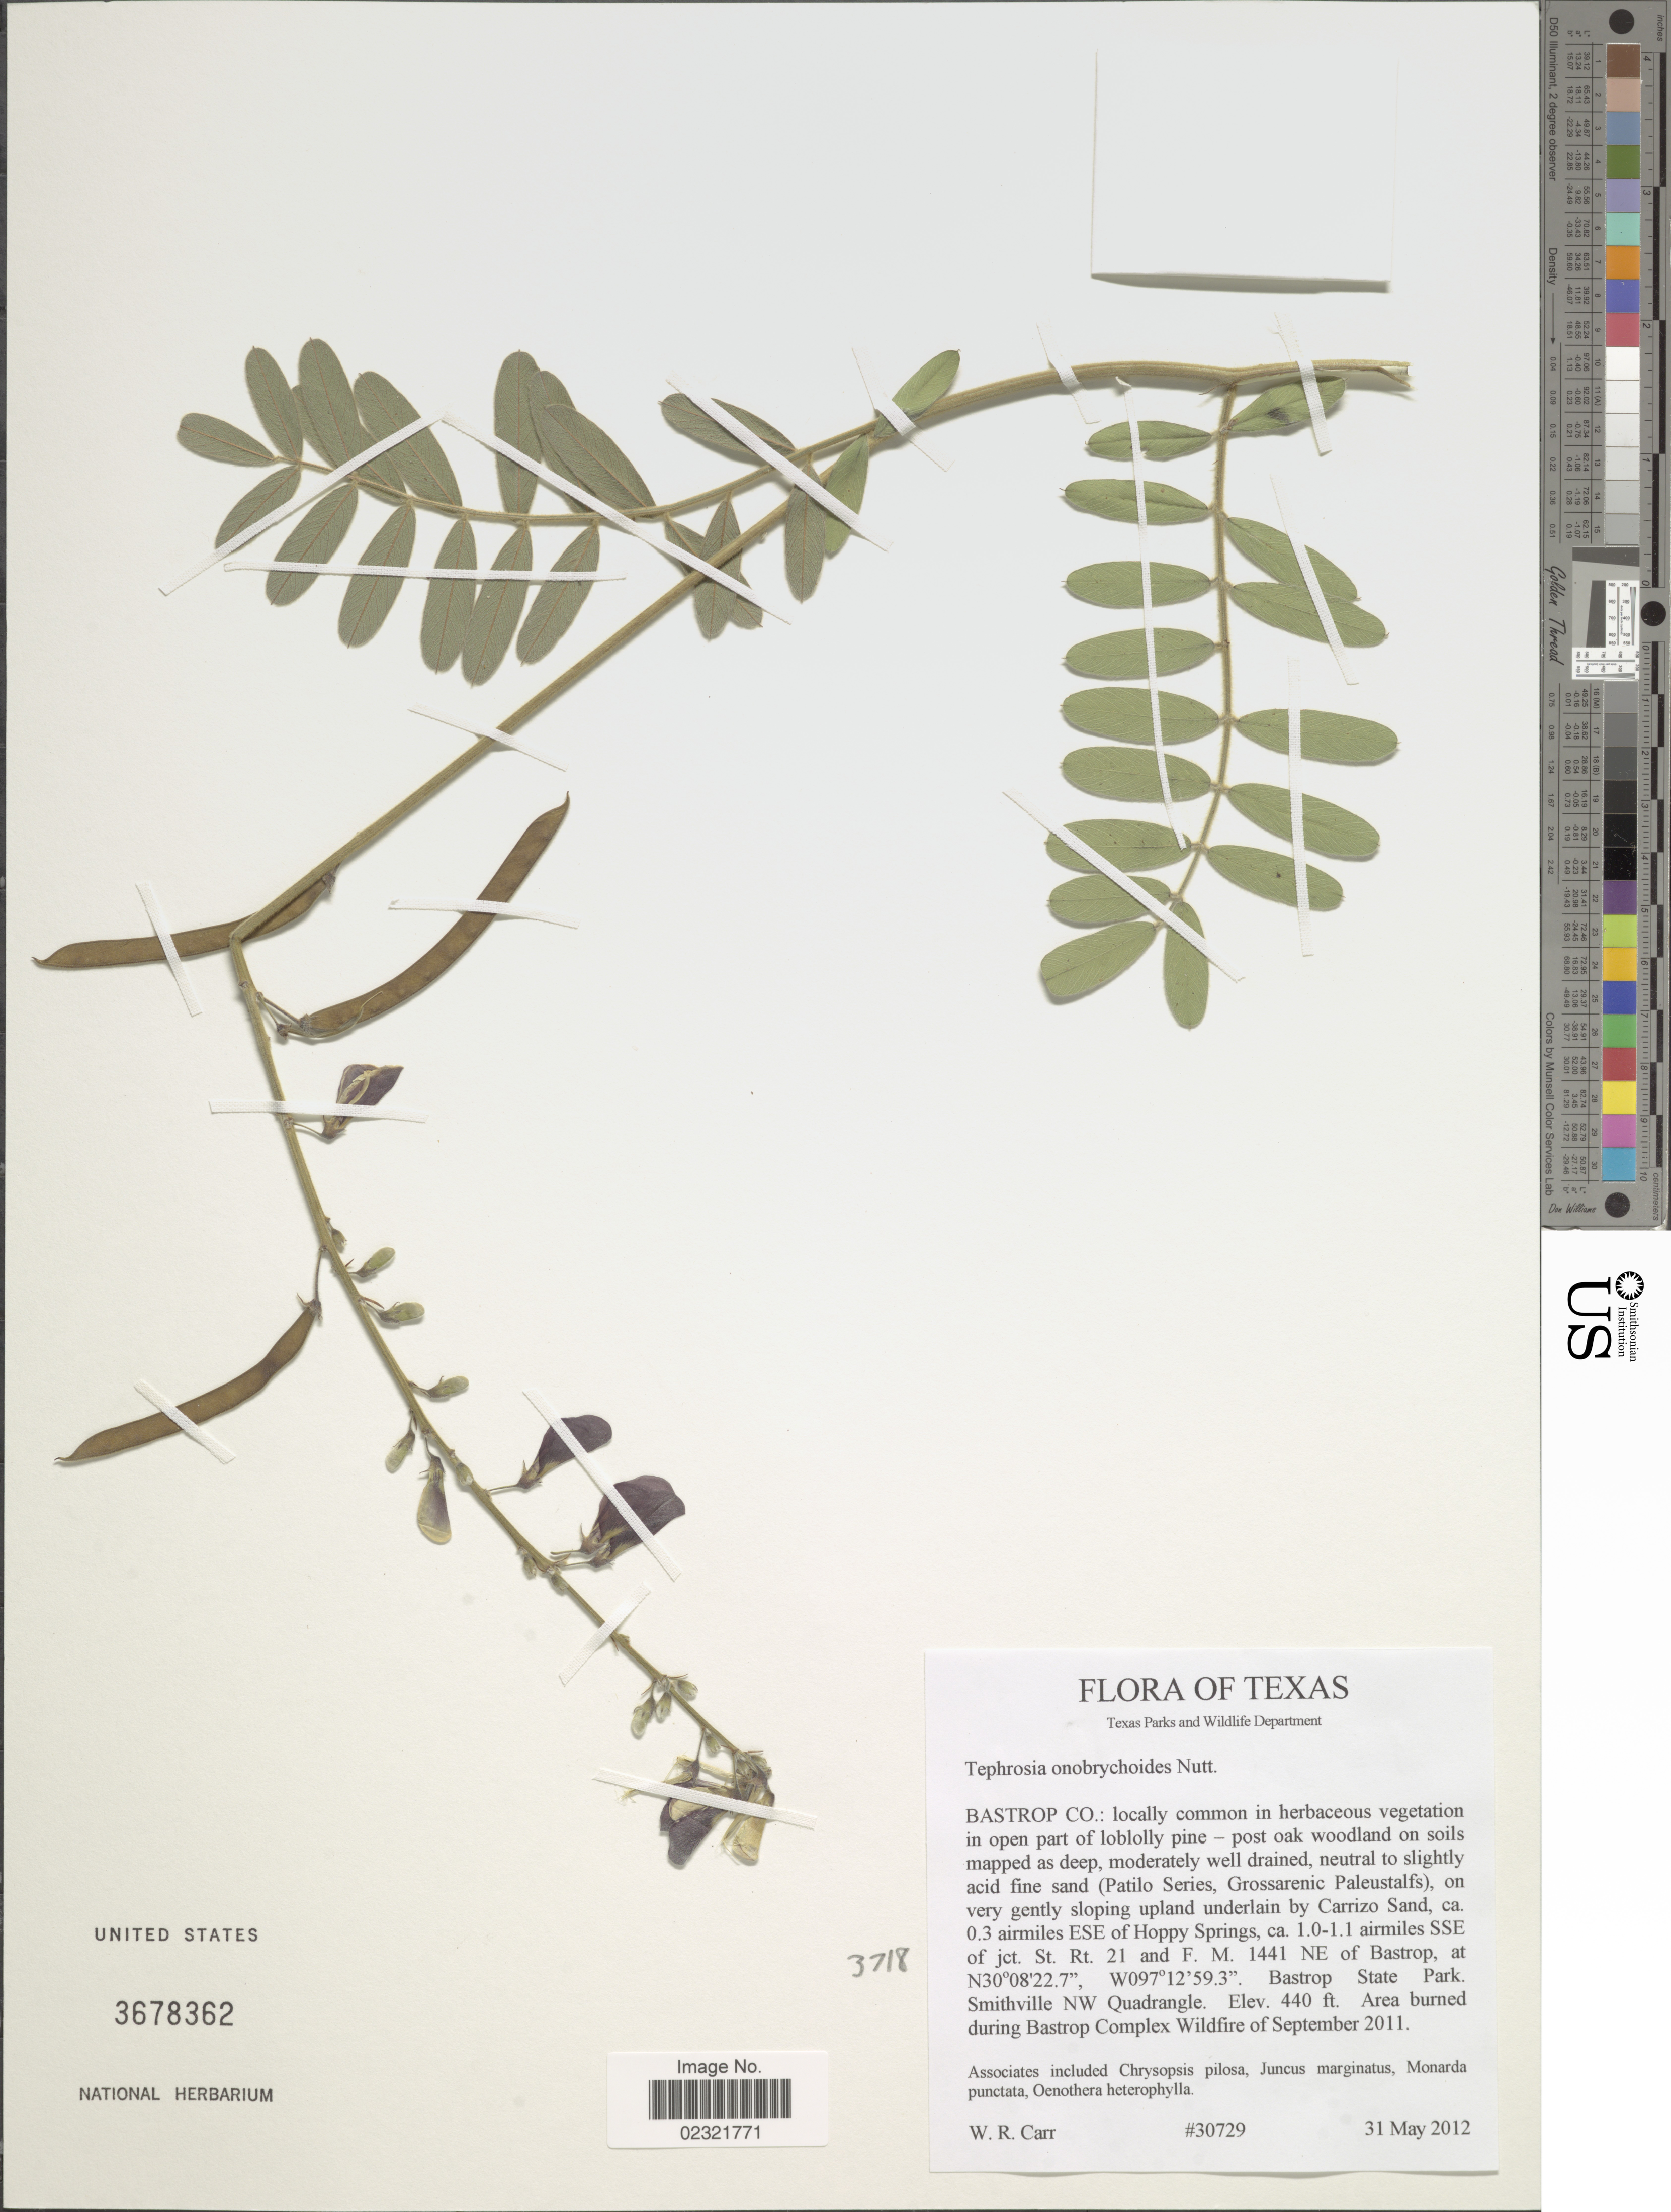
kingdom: Plantae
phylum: Tracheophyta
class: Magnoliopsida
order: Fabales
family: Fabaceae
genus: Tephrosia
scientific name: Tephrosia onobrychoides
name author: Nutt.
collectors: W. Carr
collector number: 30729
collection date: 2012-05-31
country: United States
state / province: Texas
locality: Texas Parks and Wildlife Department, Bastrop Co: on very gently sloping upland underlain by Carrizo Sand, ca. 0.3 airmiles ESE of Hoppy Springs. ca. 1.0-1.1 airmile SSE of jct St Rt. 21 and F. M. 1441 NE of Bastrop. Bastrop State Park. Smithville NW Quadrangle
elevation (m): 134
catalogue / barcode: US 3678362